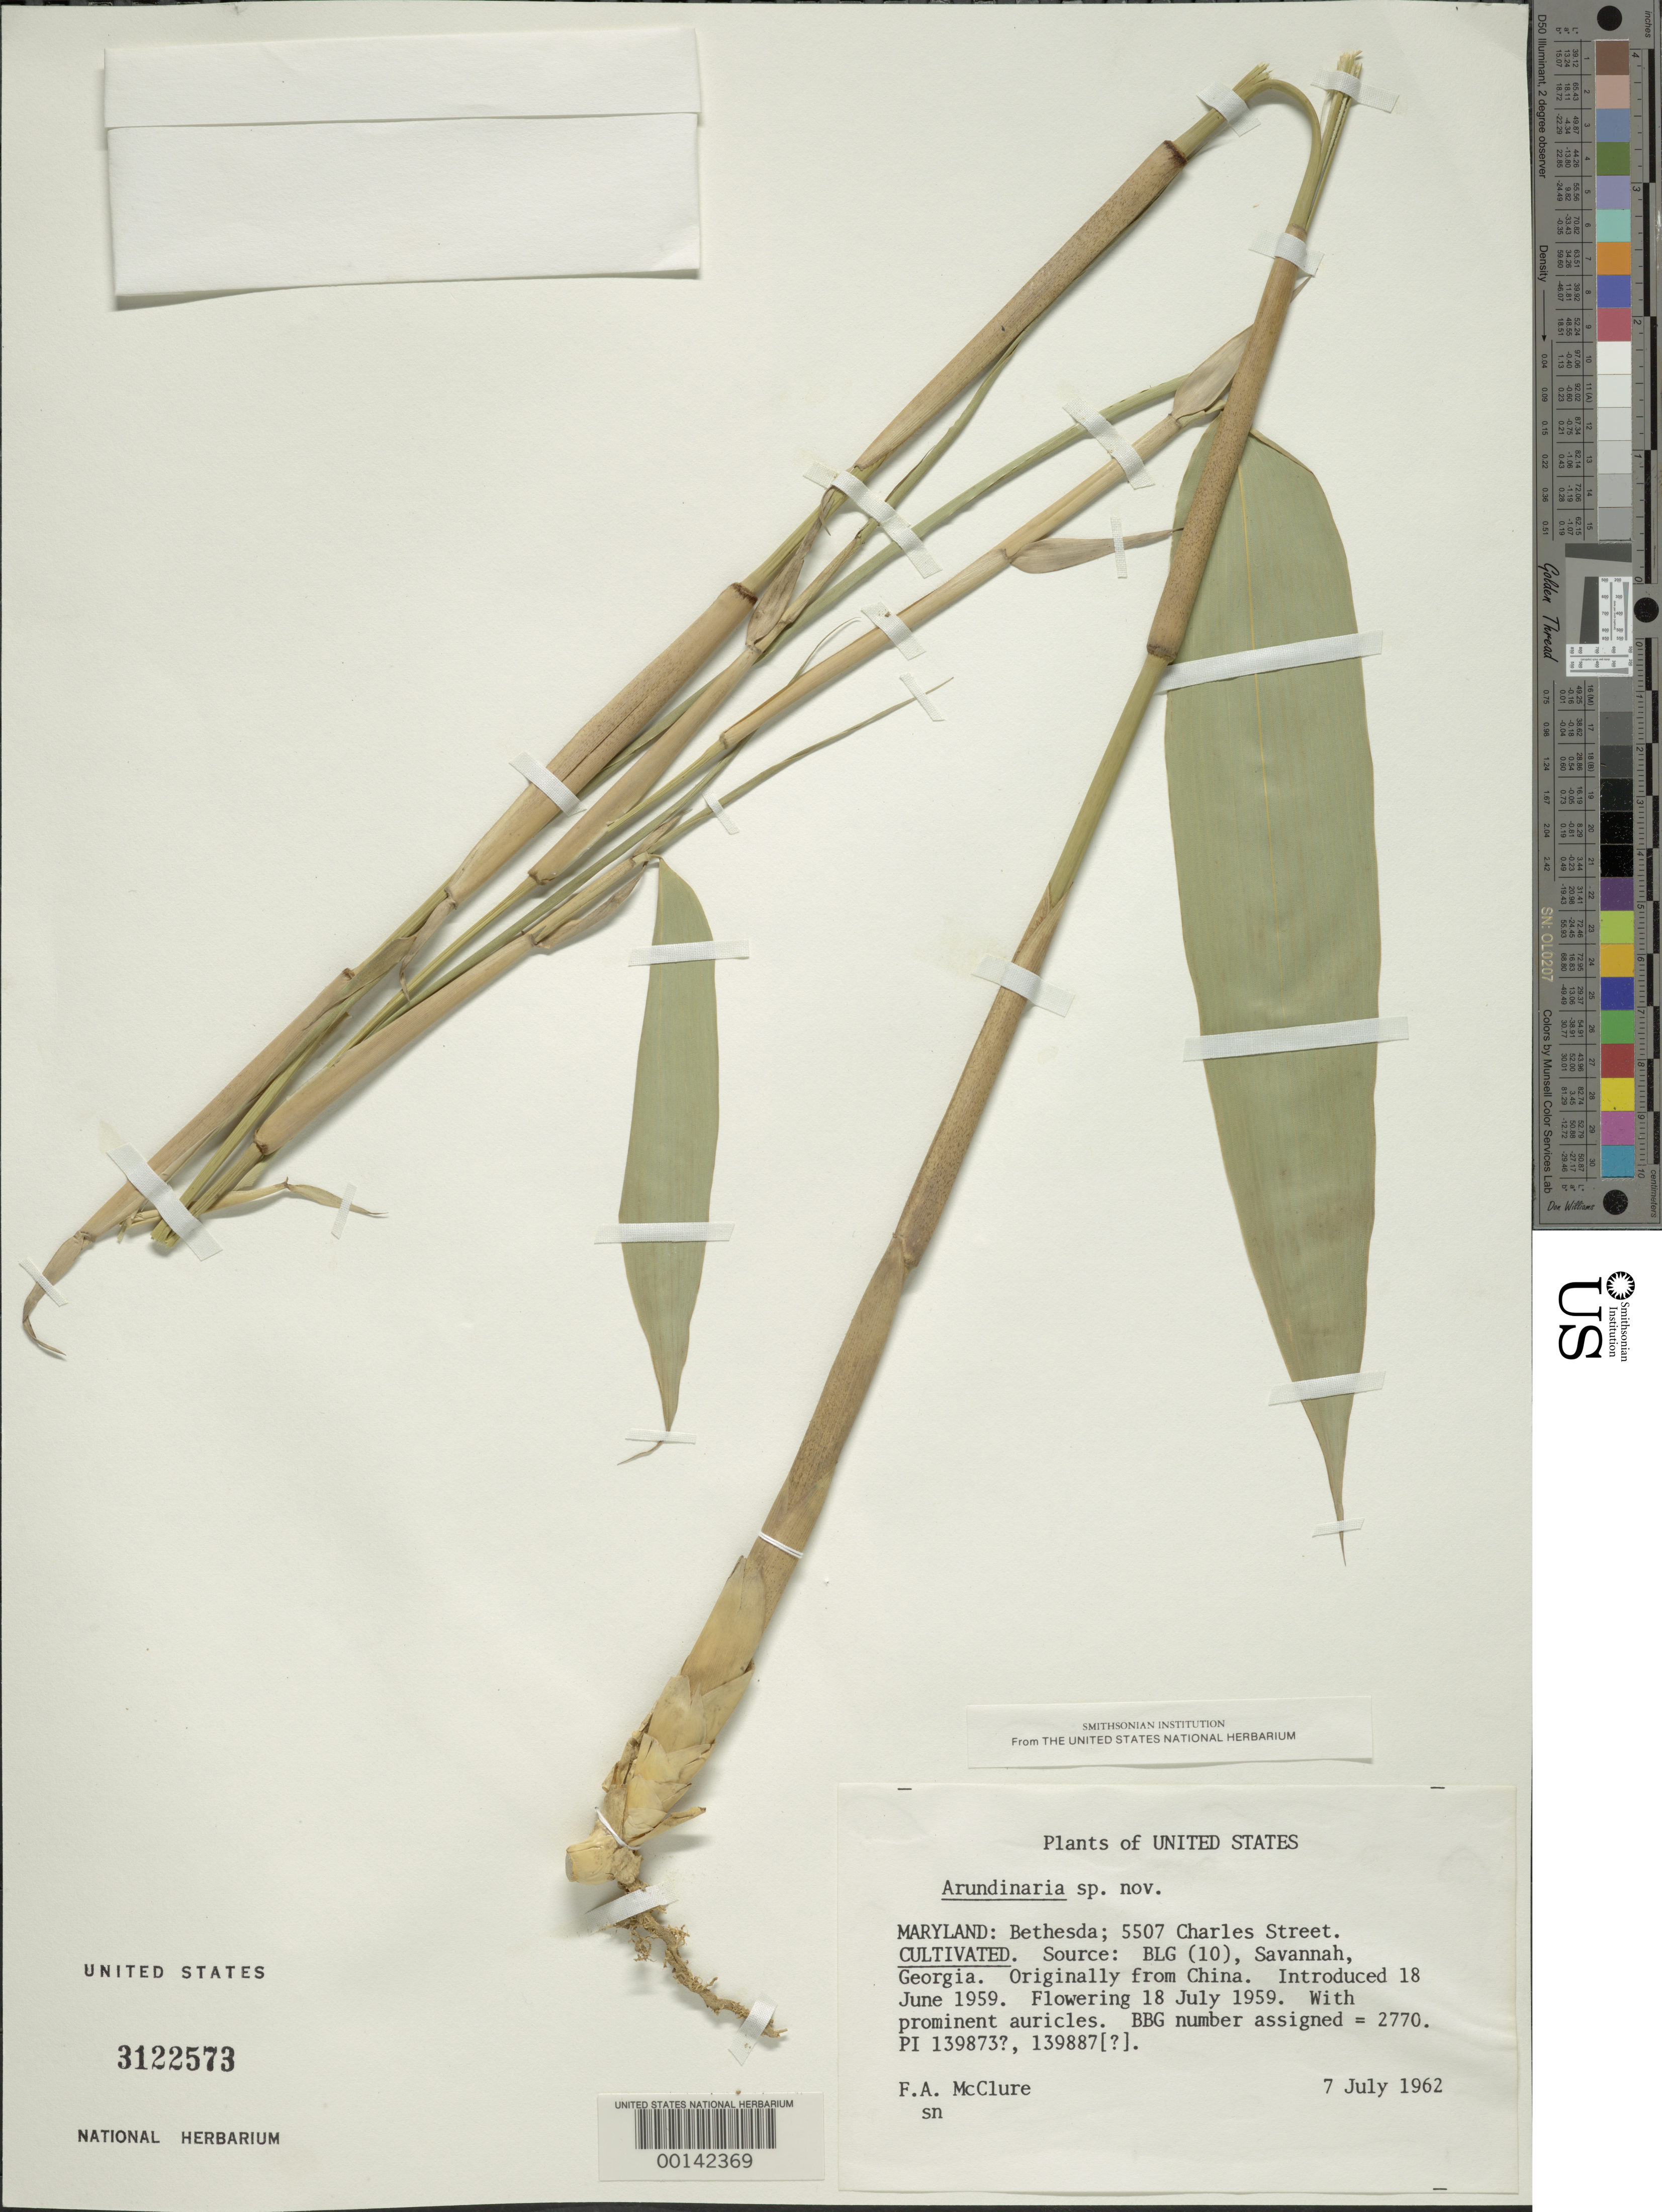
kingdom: Plantae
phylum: Tracheophyta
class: Liliopsida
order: Poales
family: Poaceae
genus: Arundinaria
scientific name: Arundinaria sp.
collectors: F. A. McClure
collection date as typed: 07 Jul 1962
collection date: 1962-07-07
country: United States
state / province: Maryland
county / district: Montgomery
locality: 5507 Charles Street, Bethesda (McClure's garden)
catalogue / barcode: US 3122573